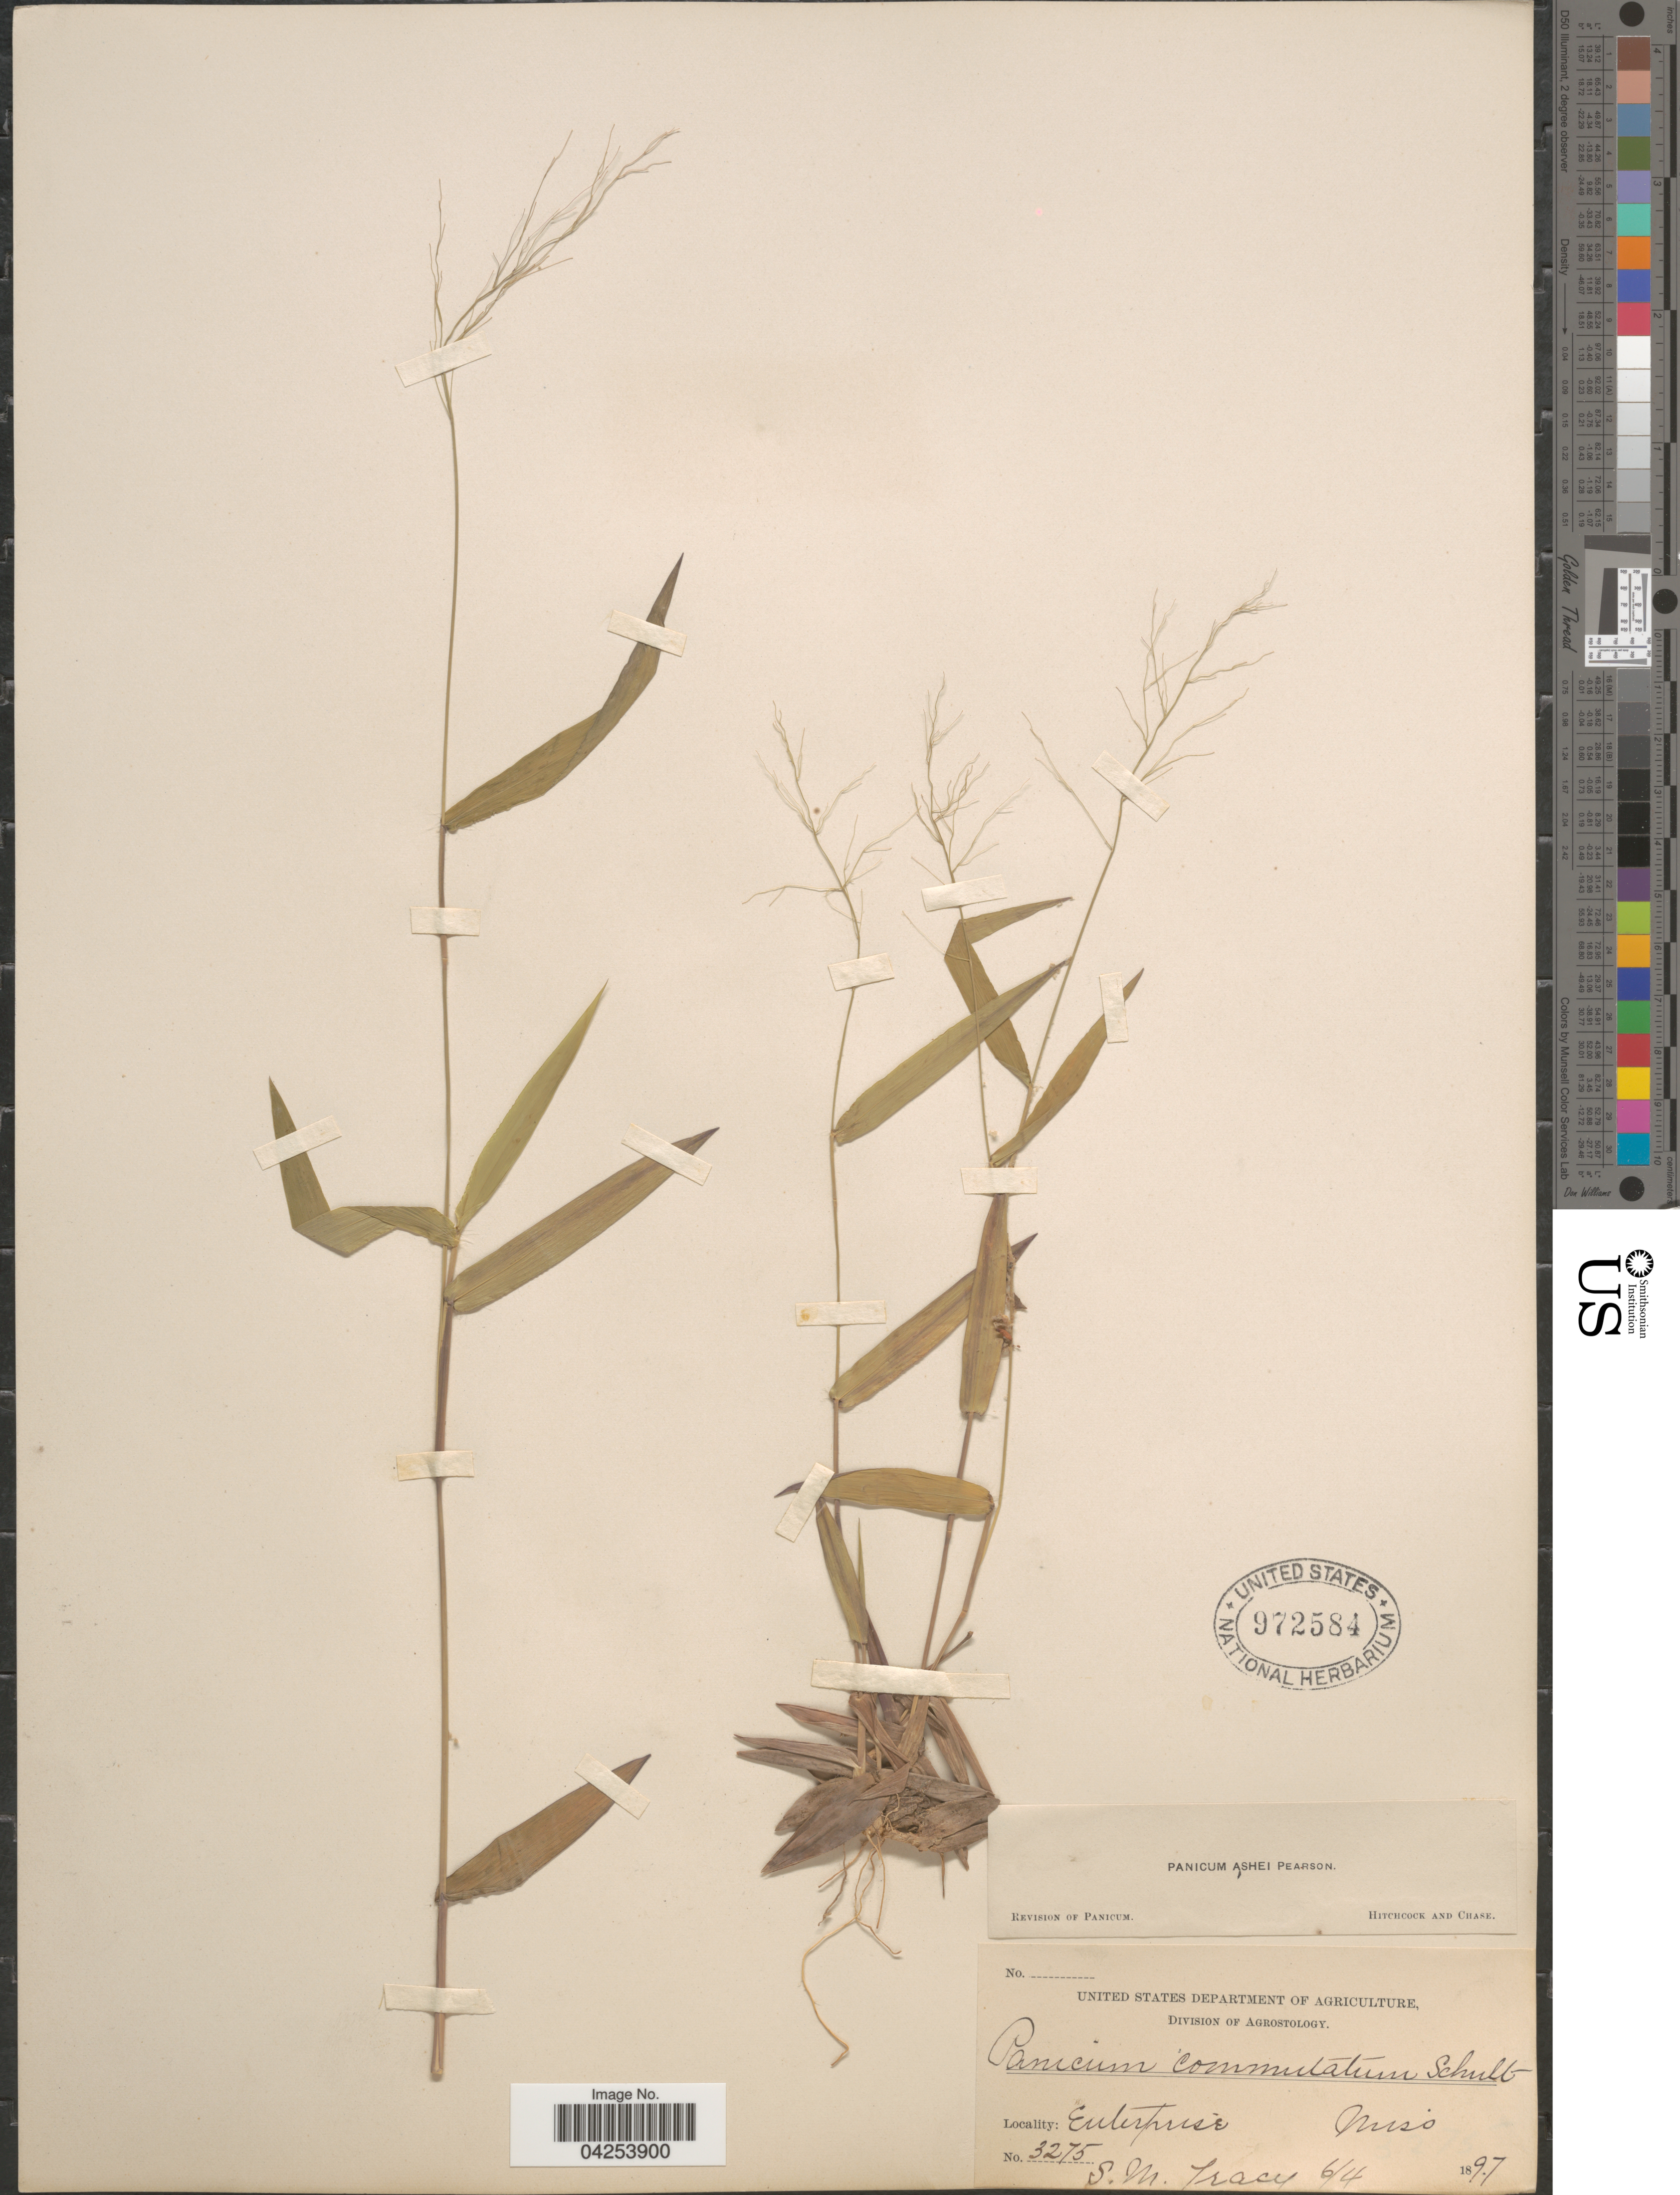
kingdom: Plantae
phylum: Tracheophyta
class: Liliopsida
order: Poales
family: Poaceae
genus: Dichanthelium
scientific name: Dichanthelium commutatum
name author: (Schult.) Gould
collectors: S. M. Tracy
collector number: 3275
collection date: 1897-06-04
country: United States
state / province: Mississippi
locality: Enterprise.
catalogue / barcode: US 972584